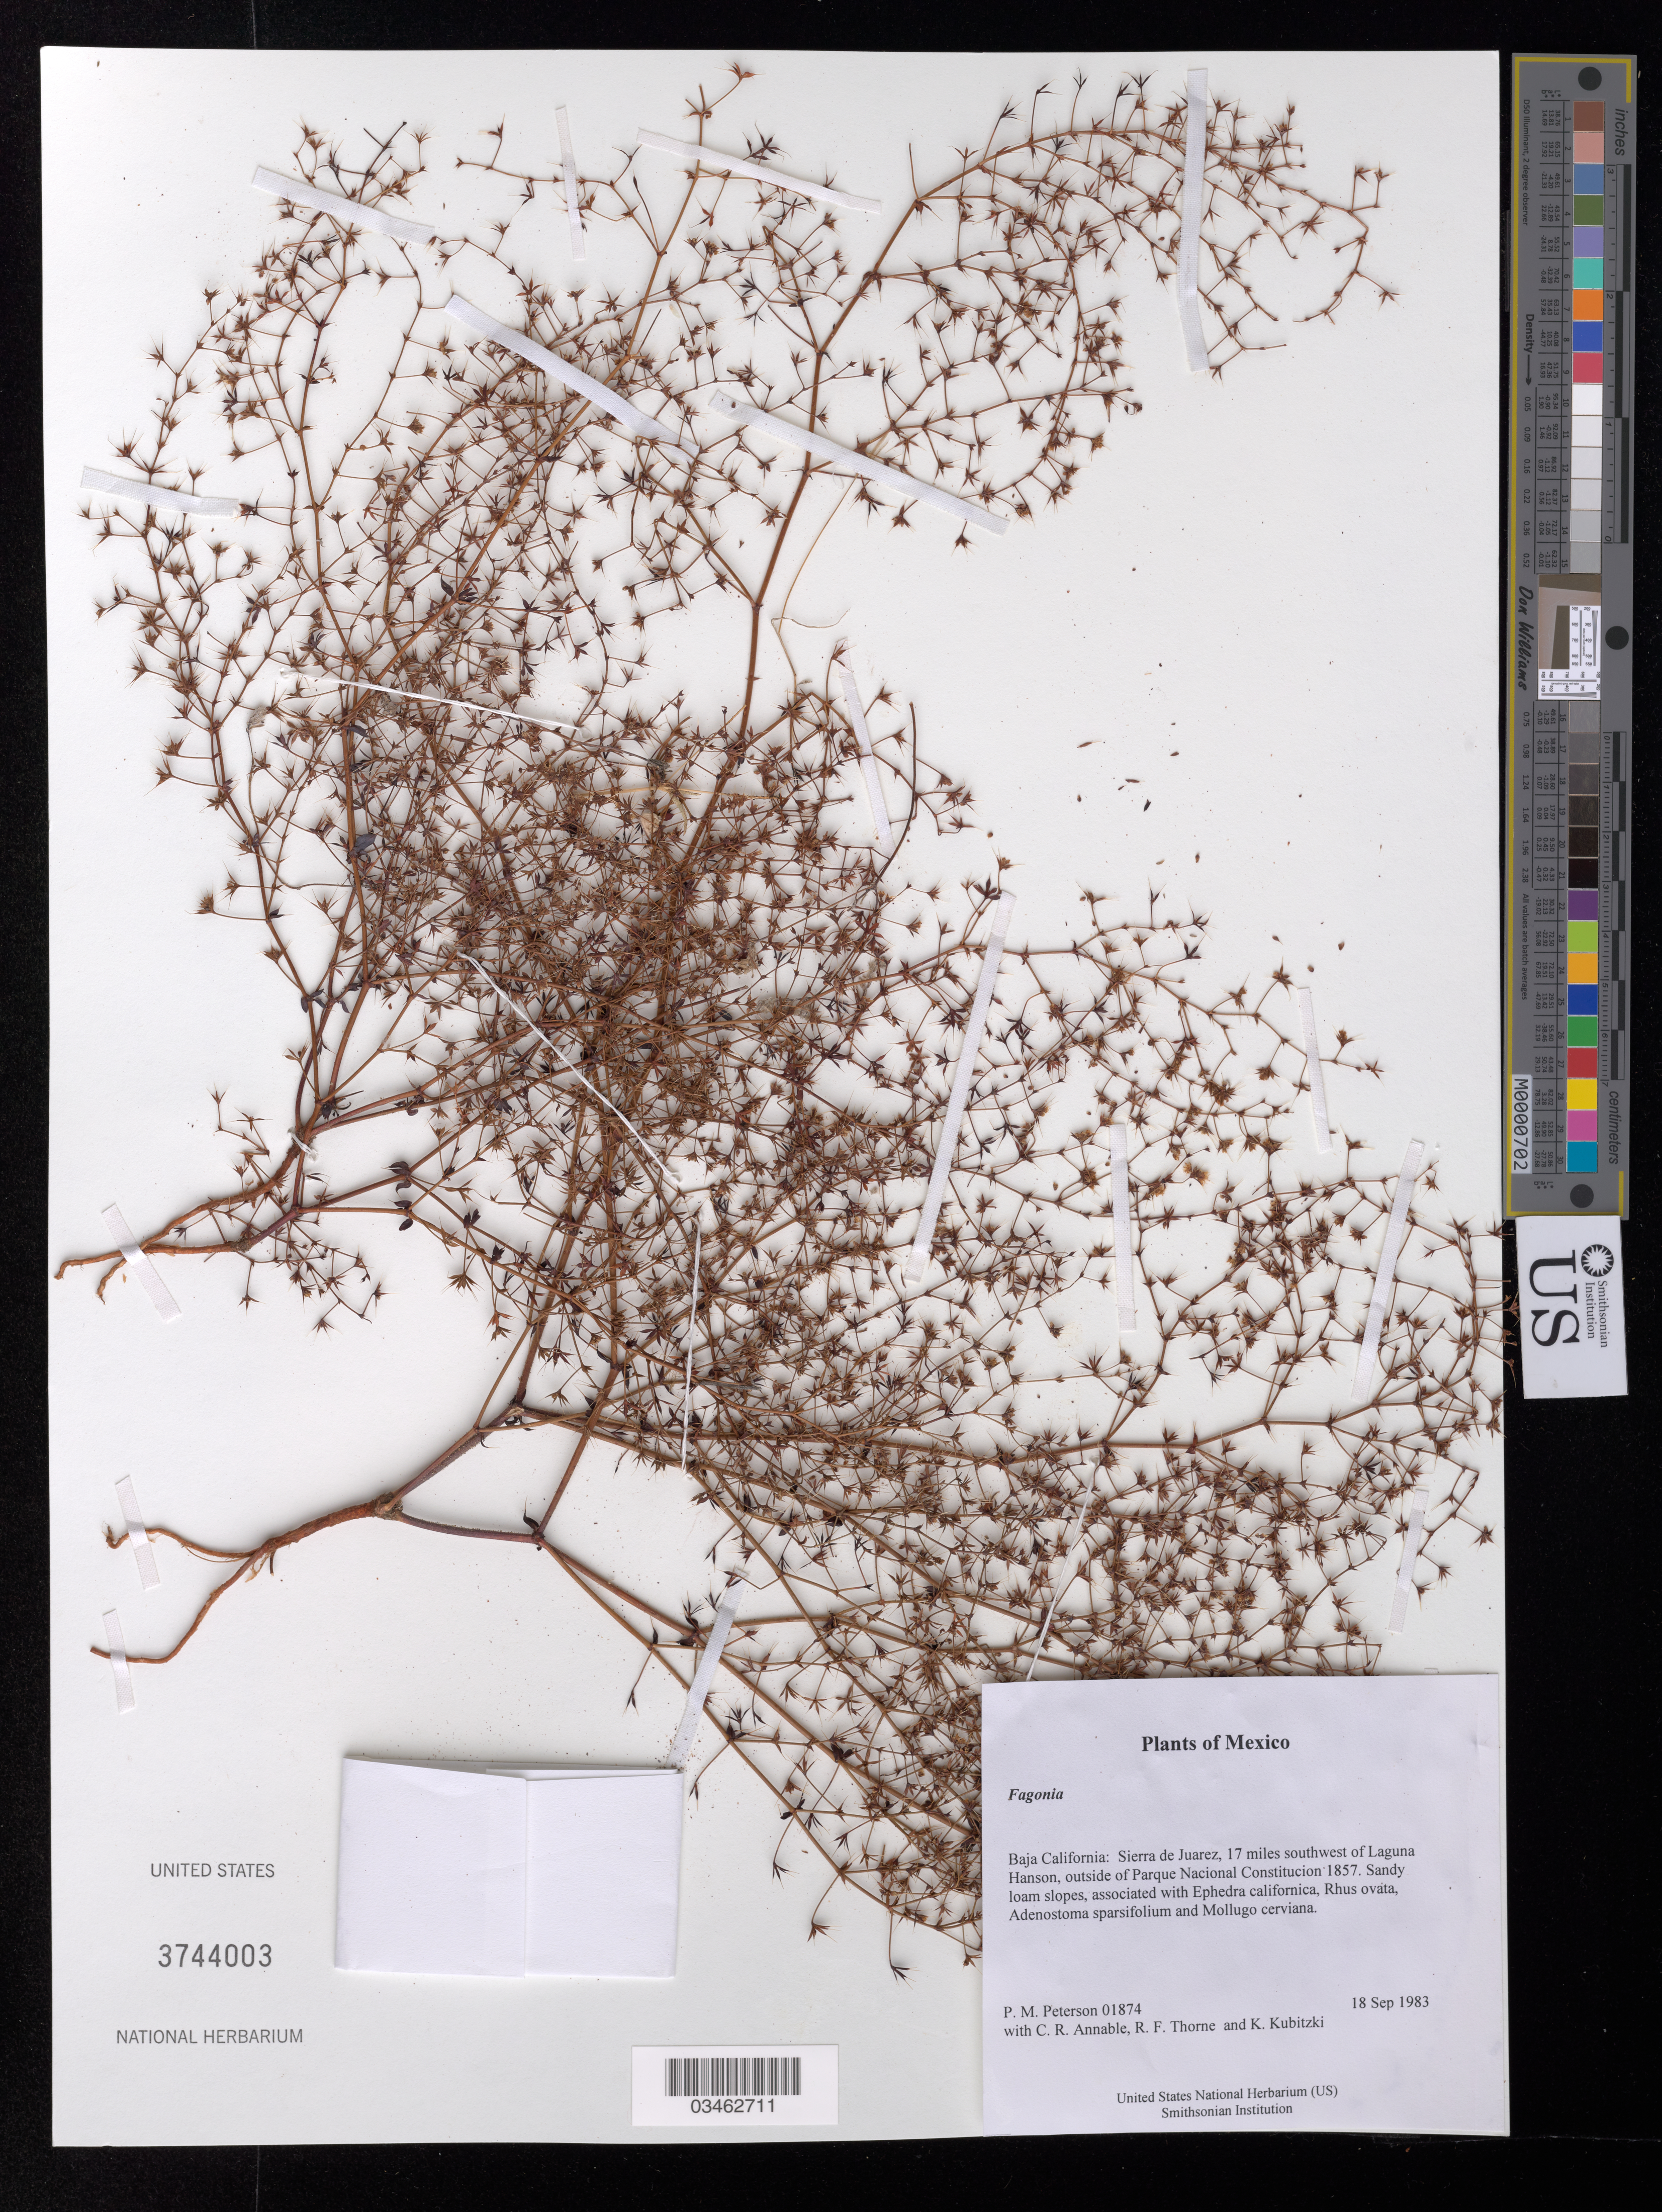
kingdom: Plantae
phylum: Tracheophyta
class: Magnoliopsida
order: Zygophyllales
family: Zygophyllaceae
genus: Fagonia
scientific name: Fagonia sp.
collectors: P. M. Peterson, C. R. Annable, R. F. Thorne & K. Kubitzki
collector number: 01874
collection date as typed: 18 Sep 1983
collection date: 1983-09-18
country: Mexico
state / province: Baja California Norte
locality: Sierra de Juarez, 17 miles southwest of Laguna Hanson, outside of Parque Nacional Constitucion 1857.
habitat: Sandy loam slopes, associated with Ephedra californica, Rhus ovata, Adenostoma sparsifolium and Mollugo cerviana.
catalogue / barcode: US 3744003